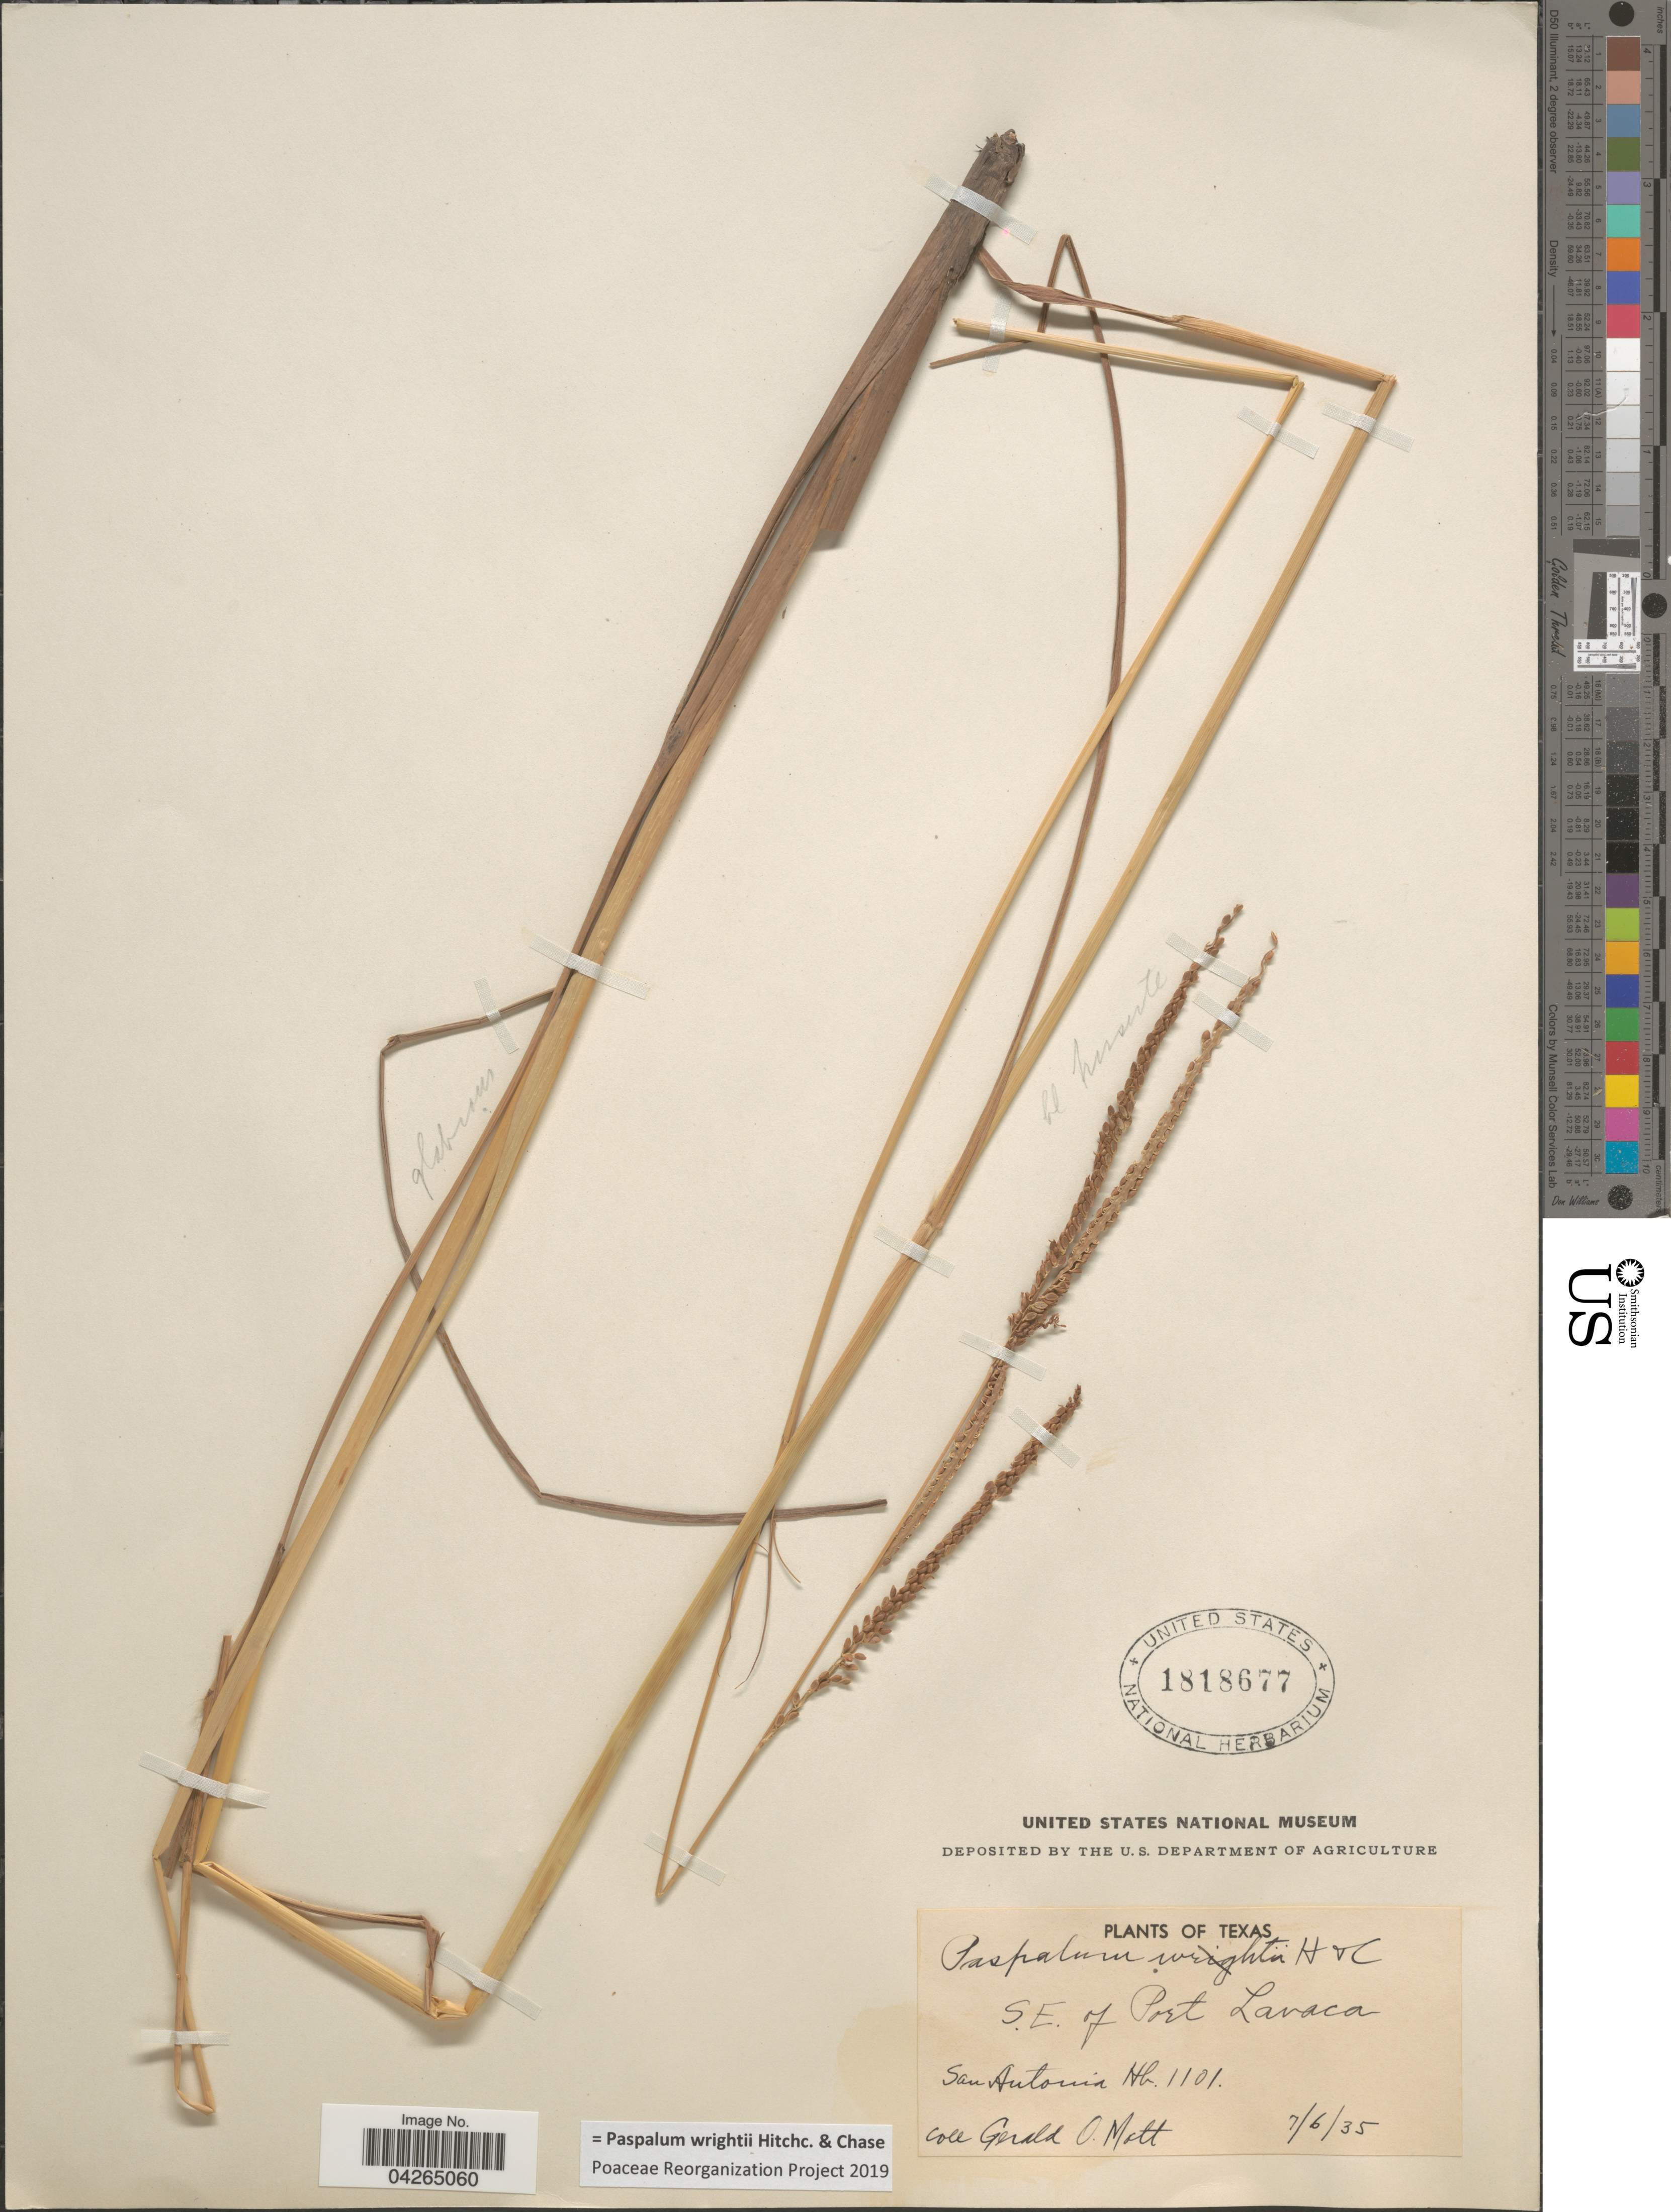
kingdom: Plantae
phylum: Tracheophyta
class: Liliopsida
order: Poales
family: Poaceae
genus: Paspalum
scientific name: Paspalum wrightii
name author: Hitchc. & Chase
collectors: G. Mott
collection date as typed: Transcribed d/m/y: 6/7/35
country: United States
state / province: Texas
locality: S.E. of Port Lavaca.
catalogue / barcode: US 1818677